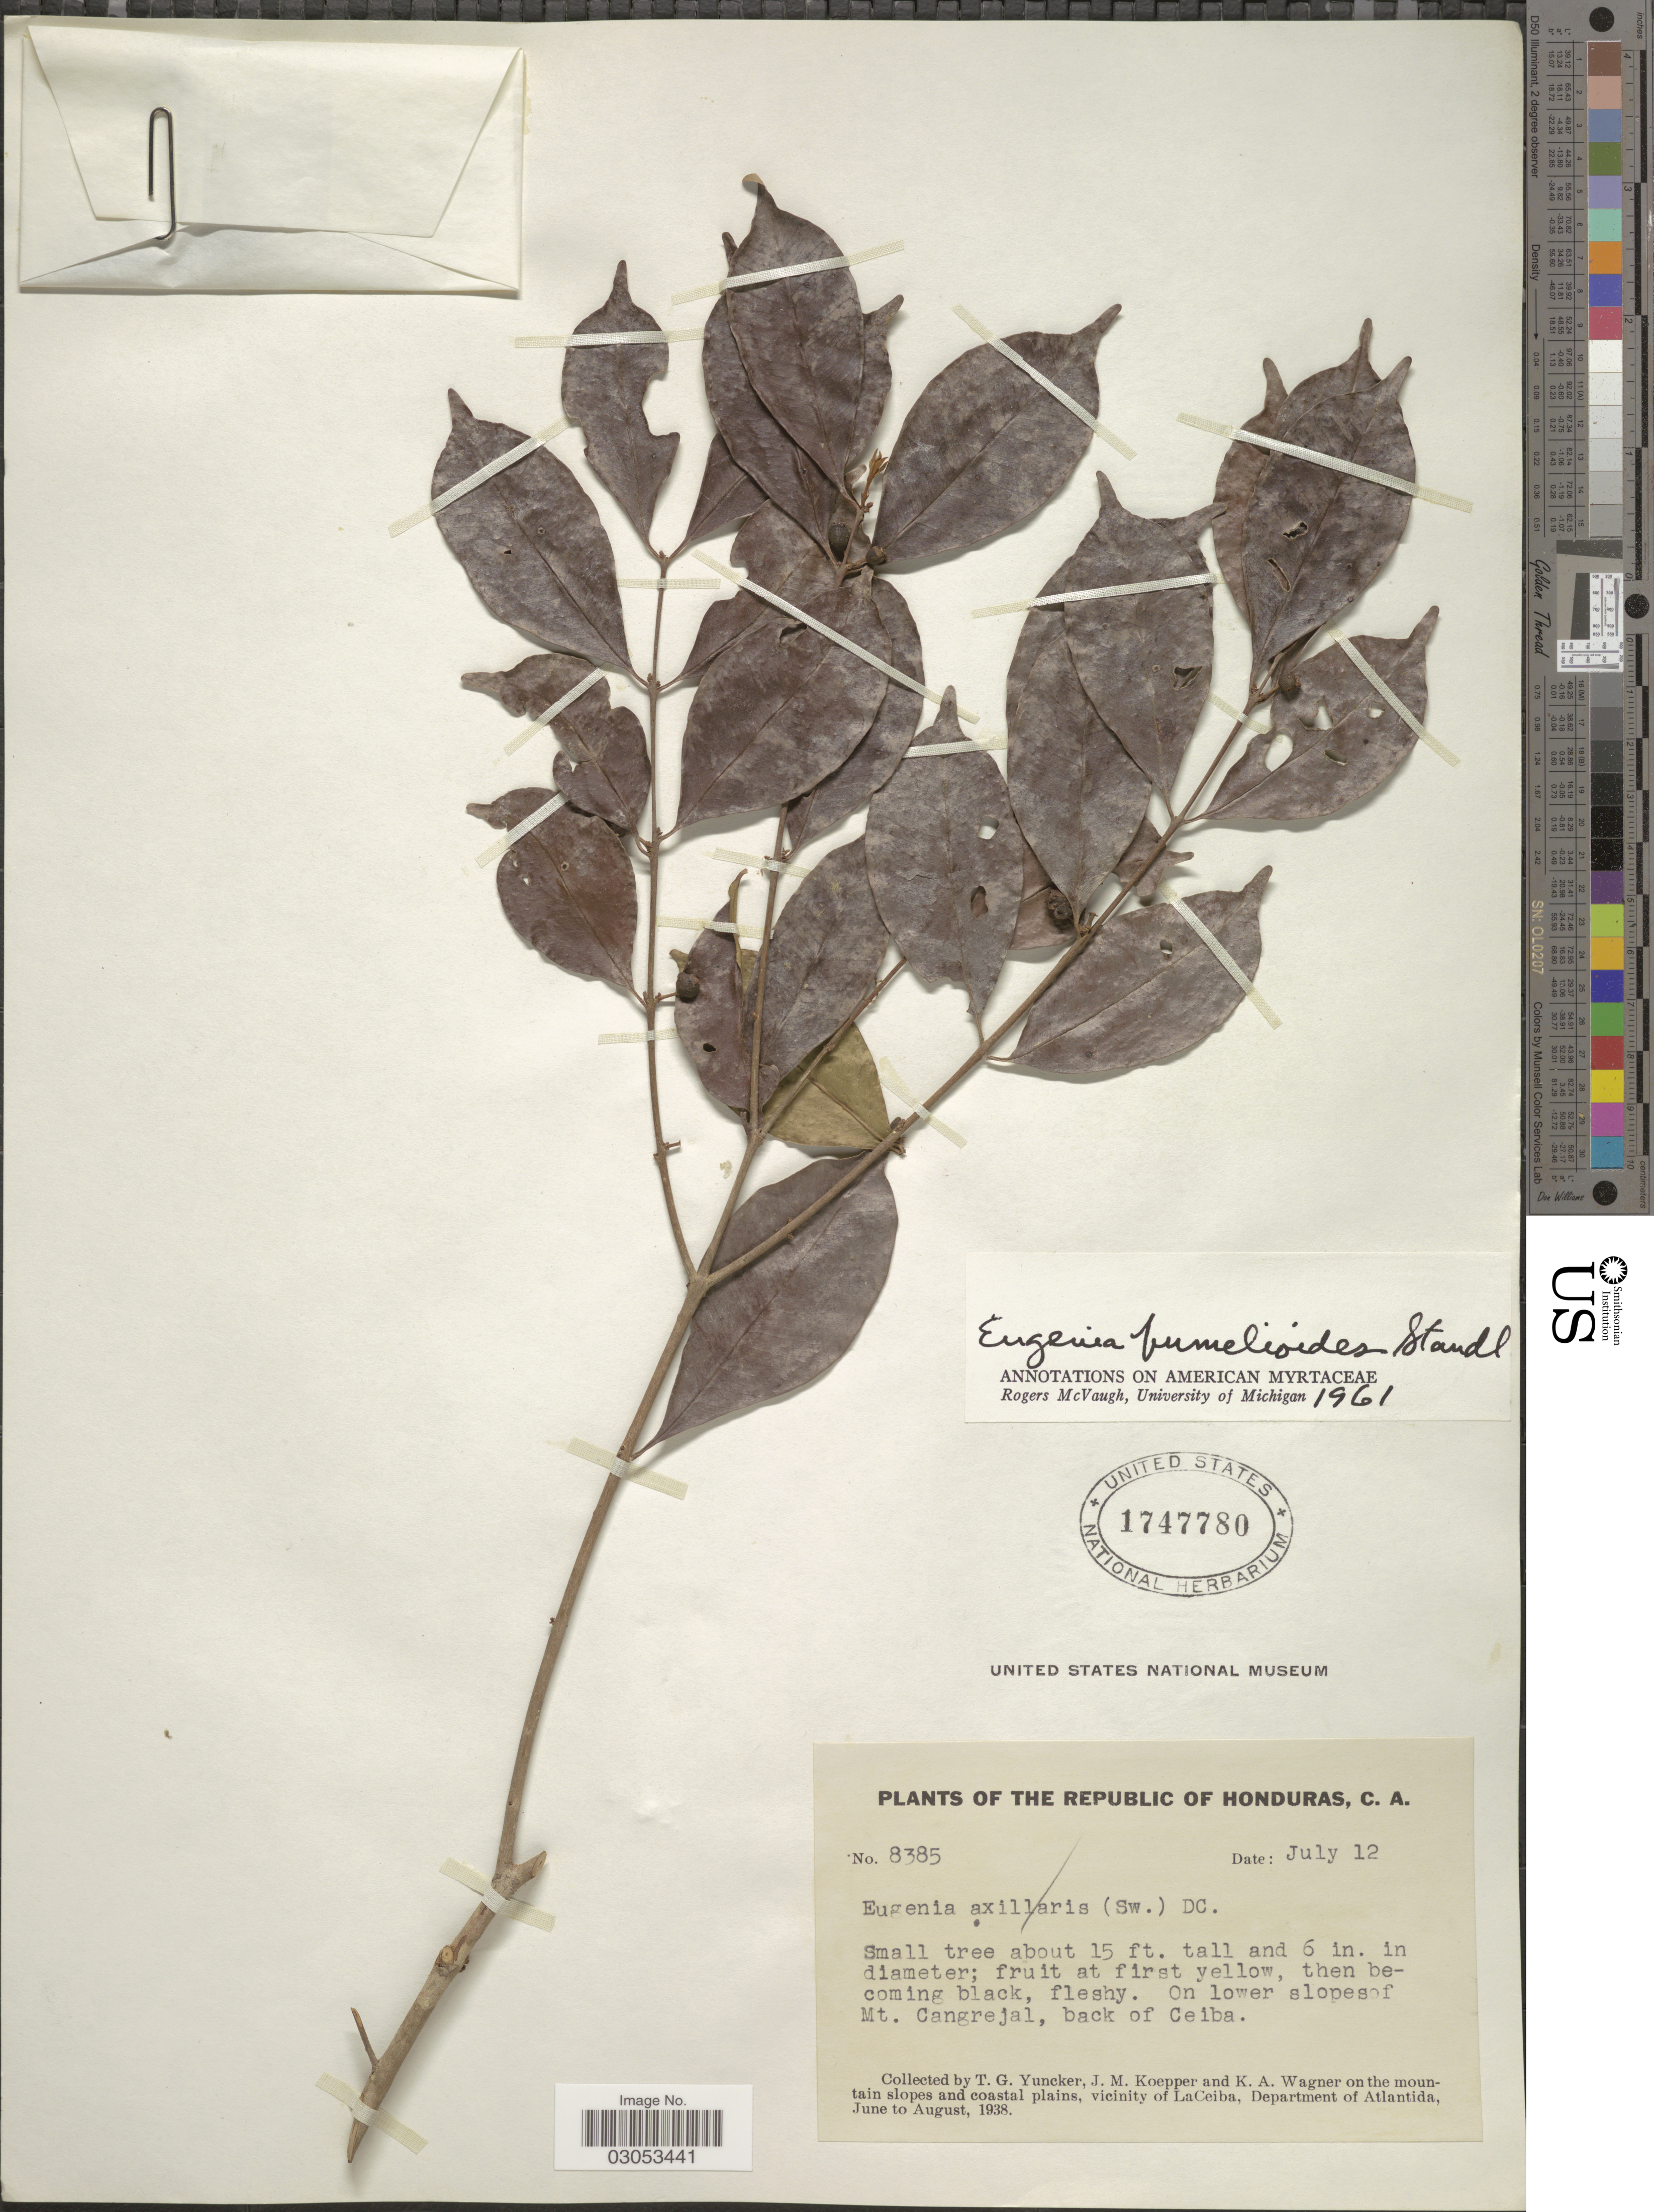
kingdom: Plantae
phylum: Tracheophyta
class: Magnoliopsida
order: Myrtales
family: Myrtaceae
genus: Eugenia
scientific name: Eugenia bumelioides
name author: Standl.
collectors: T. G. Yuncker, J. M. Koepper & K. A. Wagner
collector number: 8385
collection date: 1938-07-12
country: Honduras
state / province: Atlántida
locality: Republic of Honduras, C.A. On lower slopes of Mt. Cangrejal, back of Ceiba. On the mountain slopes and coastal plains, vicinity of La Ceiba, Department of Atlantida.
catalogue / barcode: US 1747780